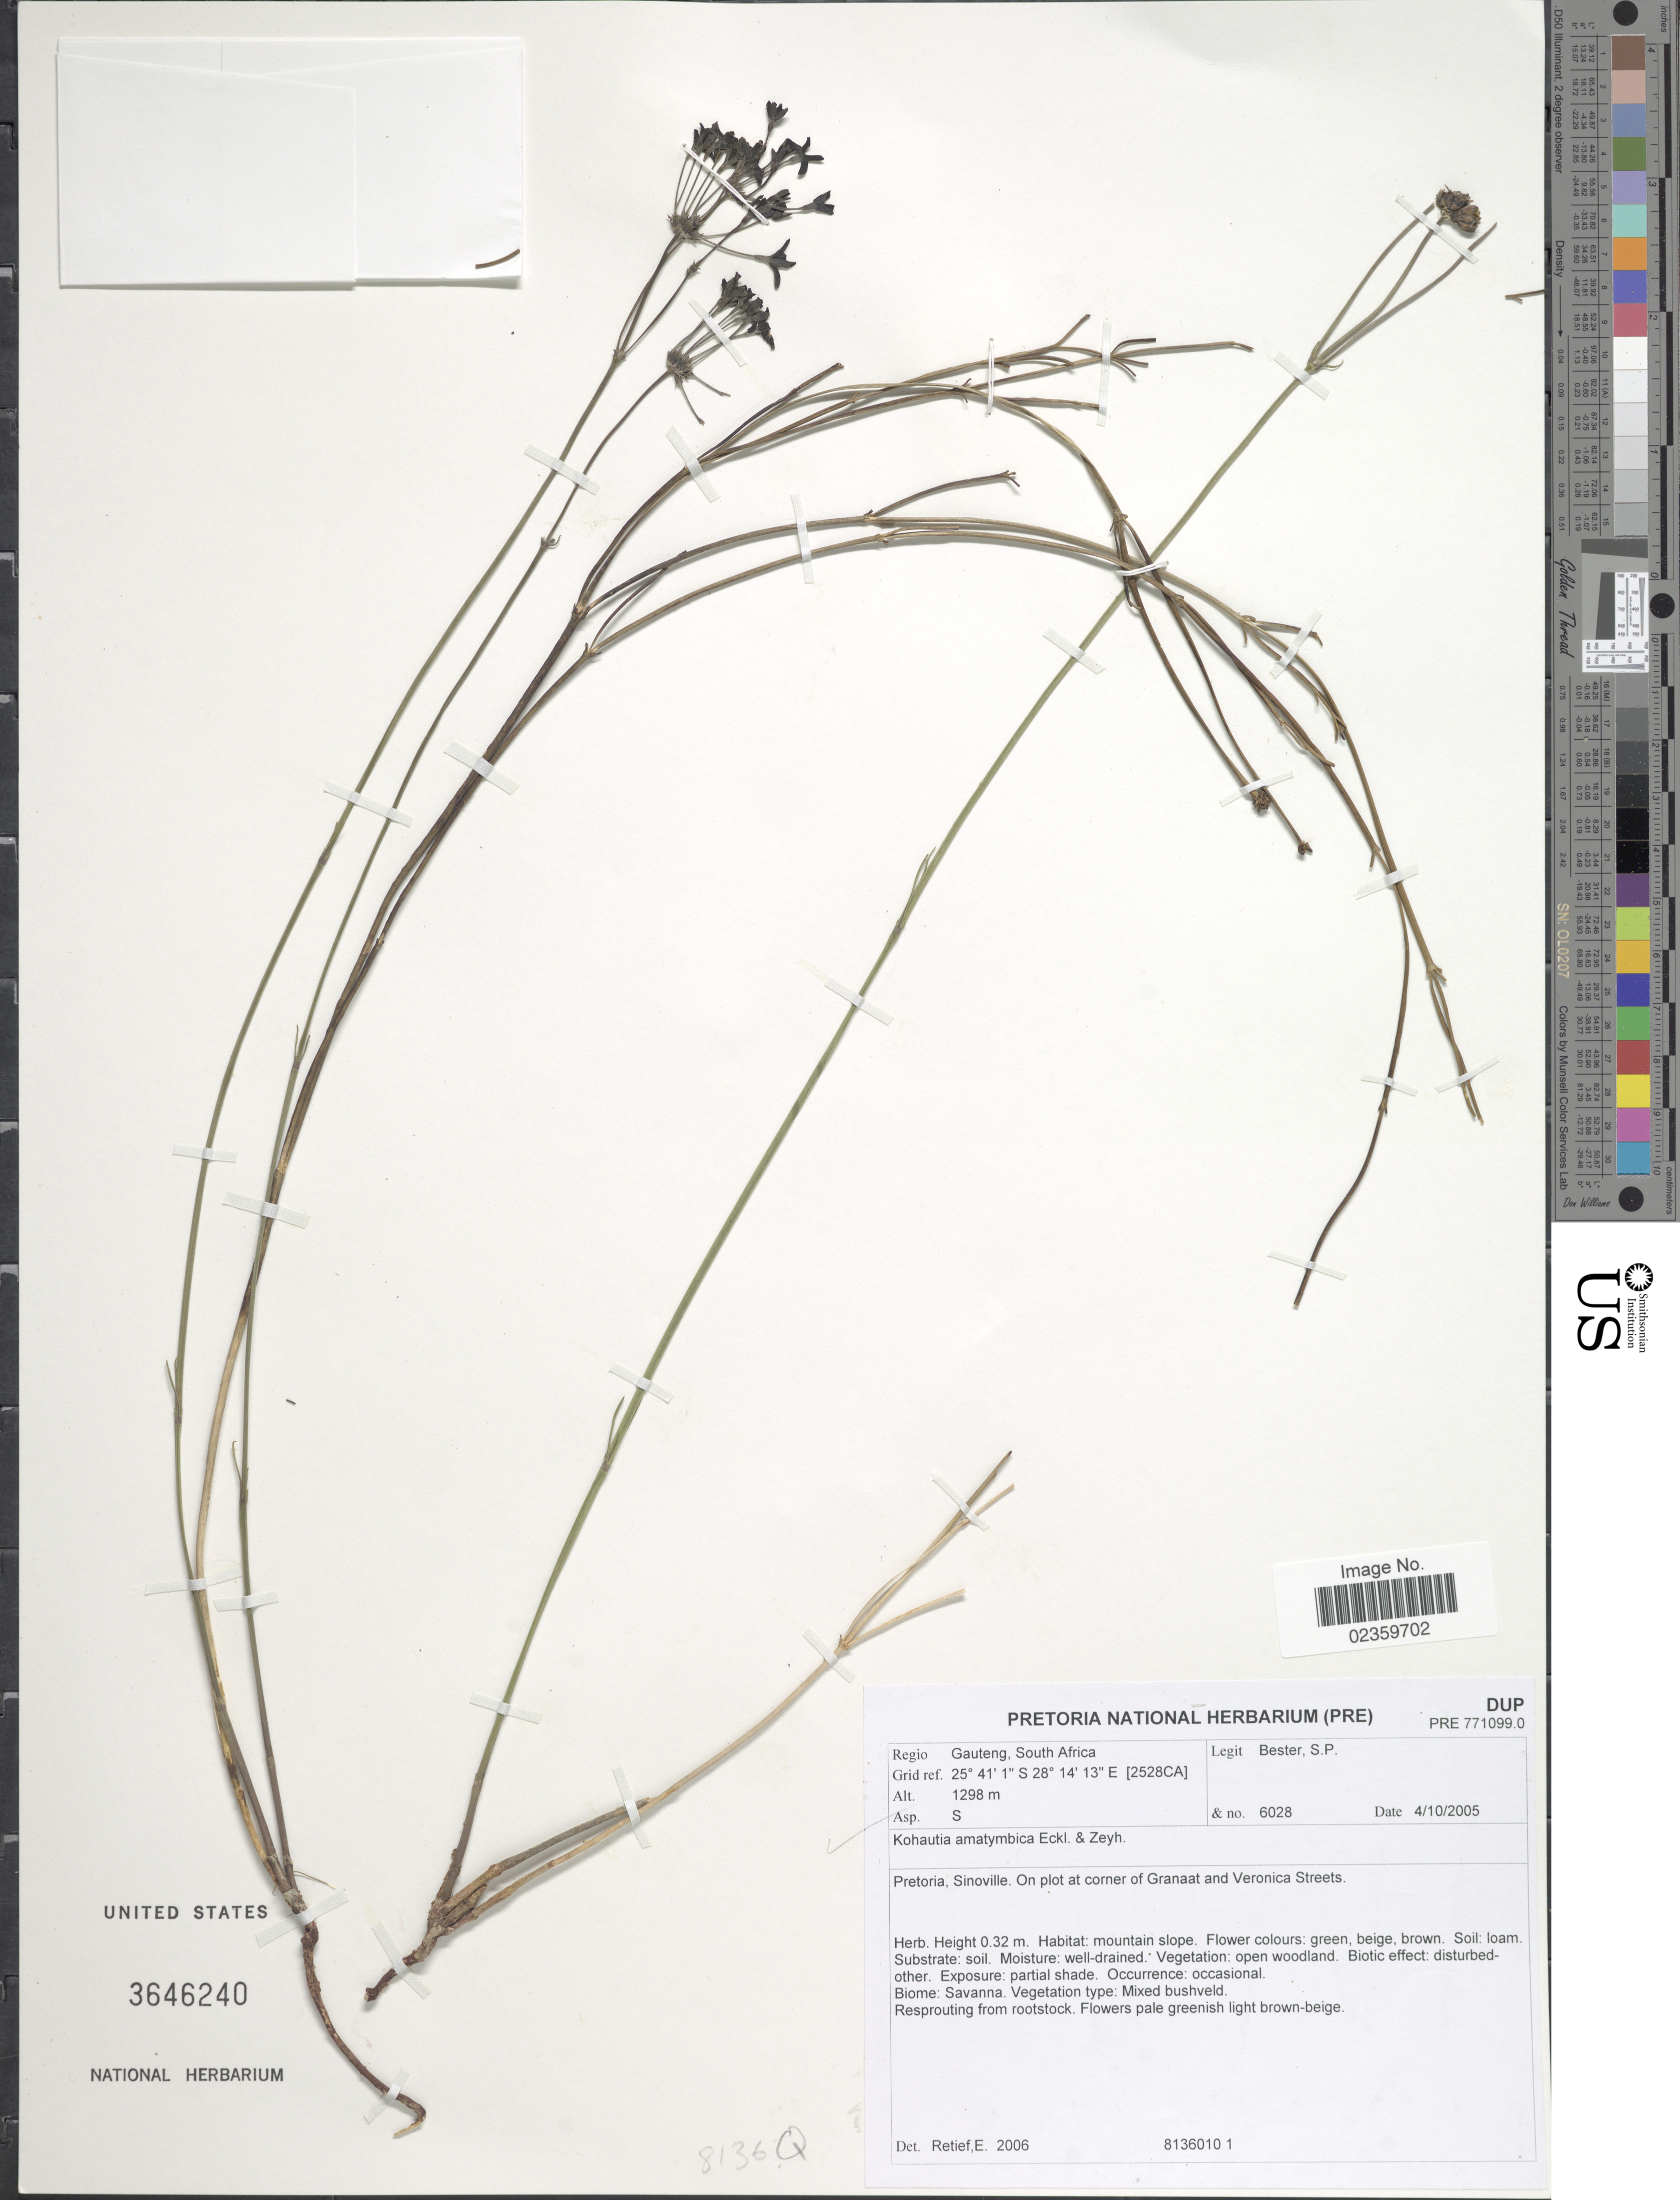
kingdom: Plantae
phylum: Tracheophyta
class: Magnoliopsida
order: Gentianales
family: Rubiaceae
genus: Kohautia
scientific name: Kohautia amatymbica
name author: Eckl. & Zeyh.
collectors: S. Bester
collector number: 6028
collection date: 2005-10-04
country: South Africa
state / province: Gauteng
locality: Pretoria, Sinoville. On plot at corner of Granaat and Veronica Streets 2528CA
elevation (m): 1298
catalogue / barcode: US 3646240